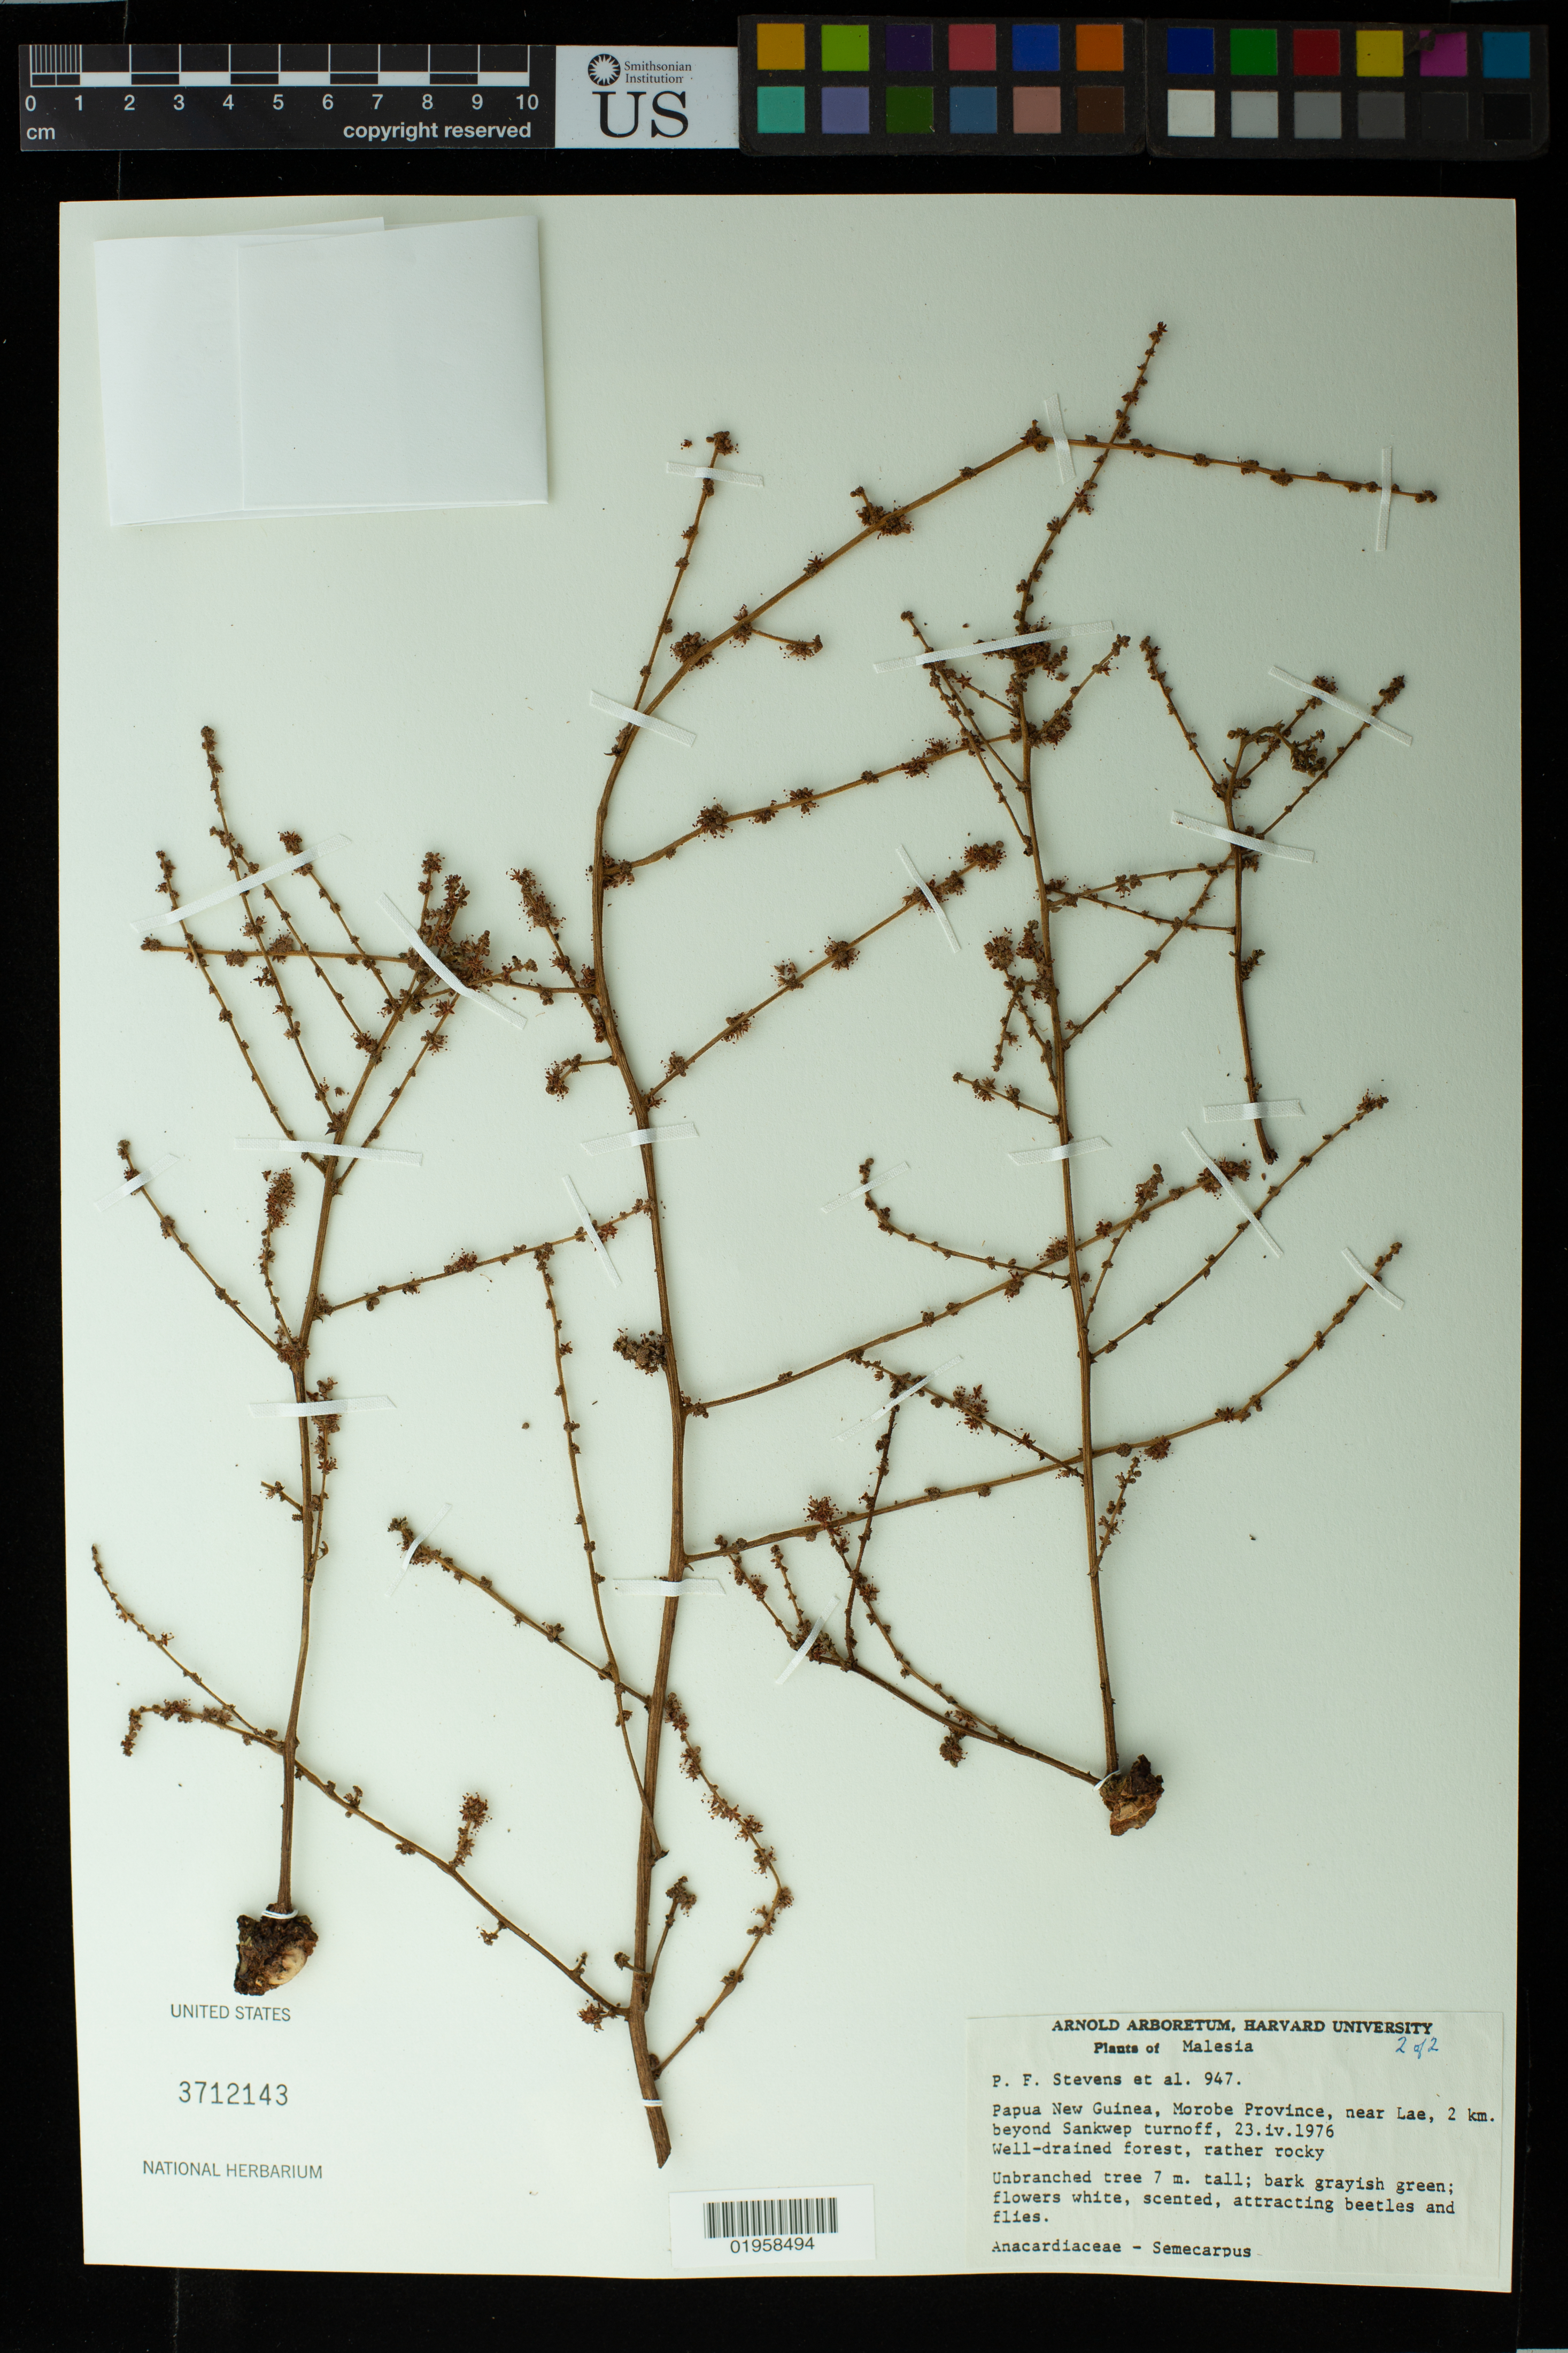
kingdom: Plantae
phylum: Tracheophyta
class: Magnoliopsida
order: Sapindales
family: Anacardiaceae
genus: Semecarpus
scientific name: Semecarpus sp.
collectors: P. F. Stevens et al.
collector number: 947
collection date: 1976-04-23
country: Papua New Guinea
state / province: Morobe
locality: Lae, near; 2 km beyond Sankwep turnoff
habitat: Well-drained forest, rather rocky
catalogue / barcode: US 3712143